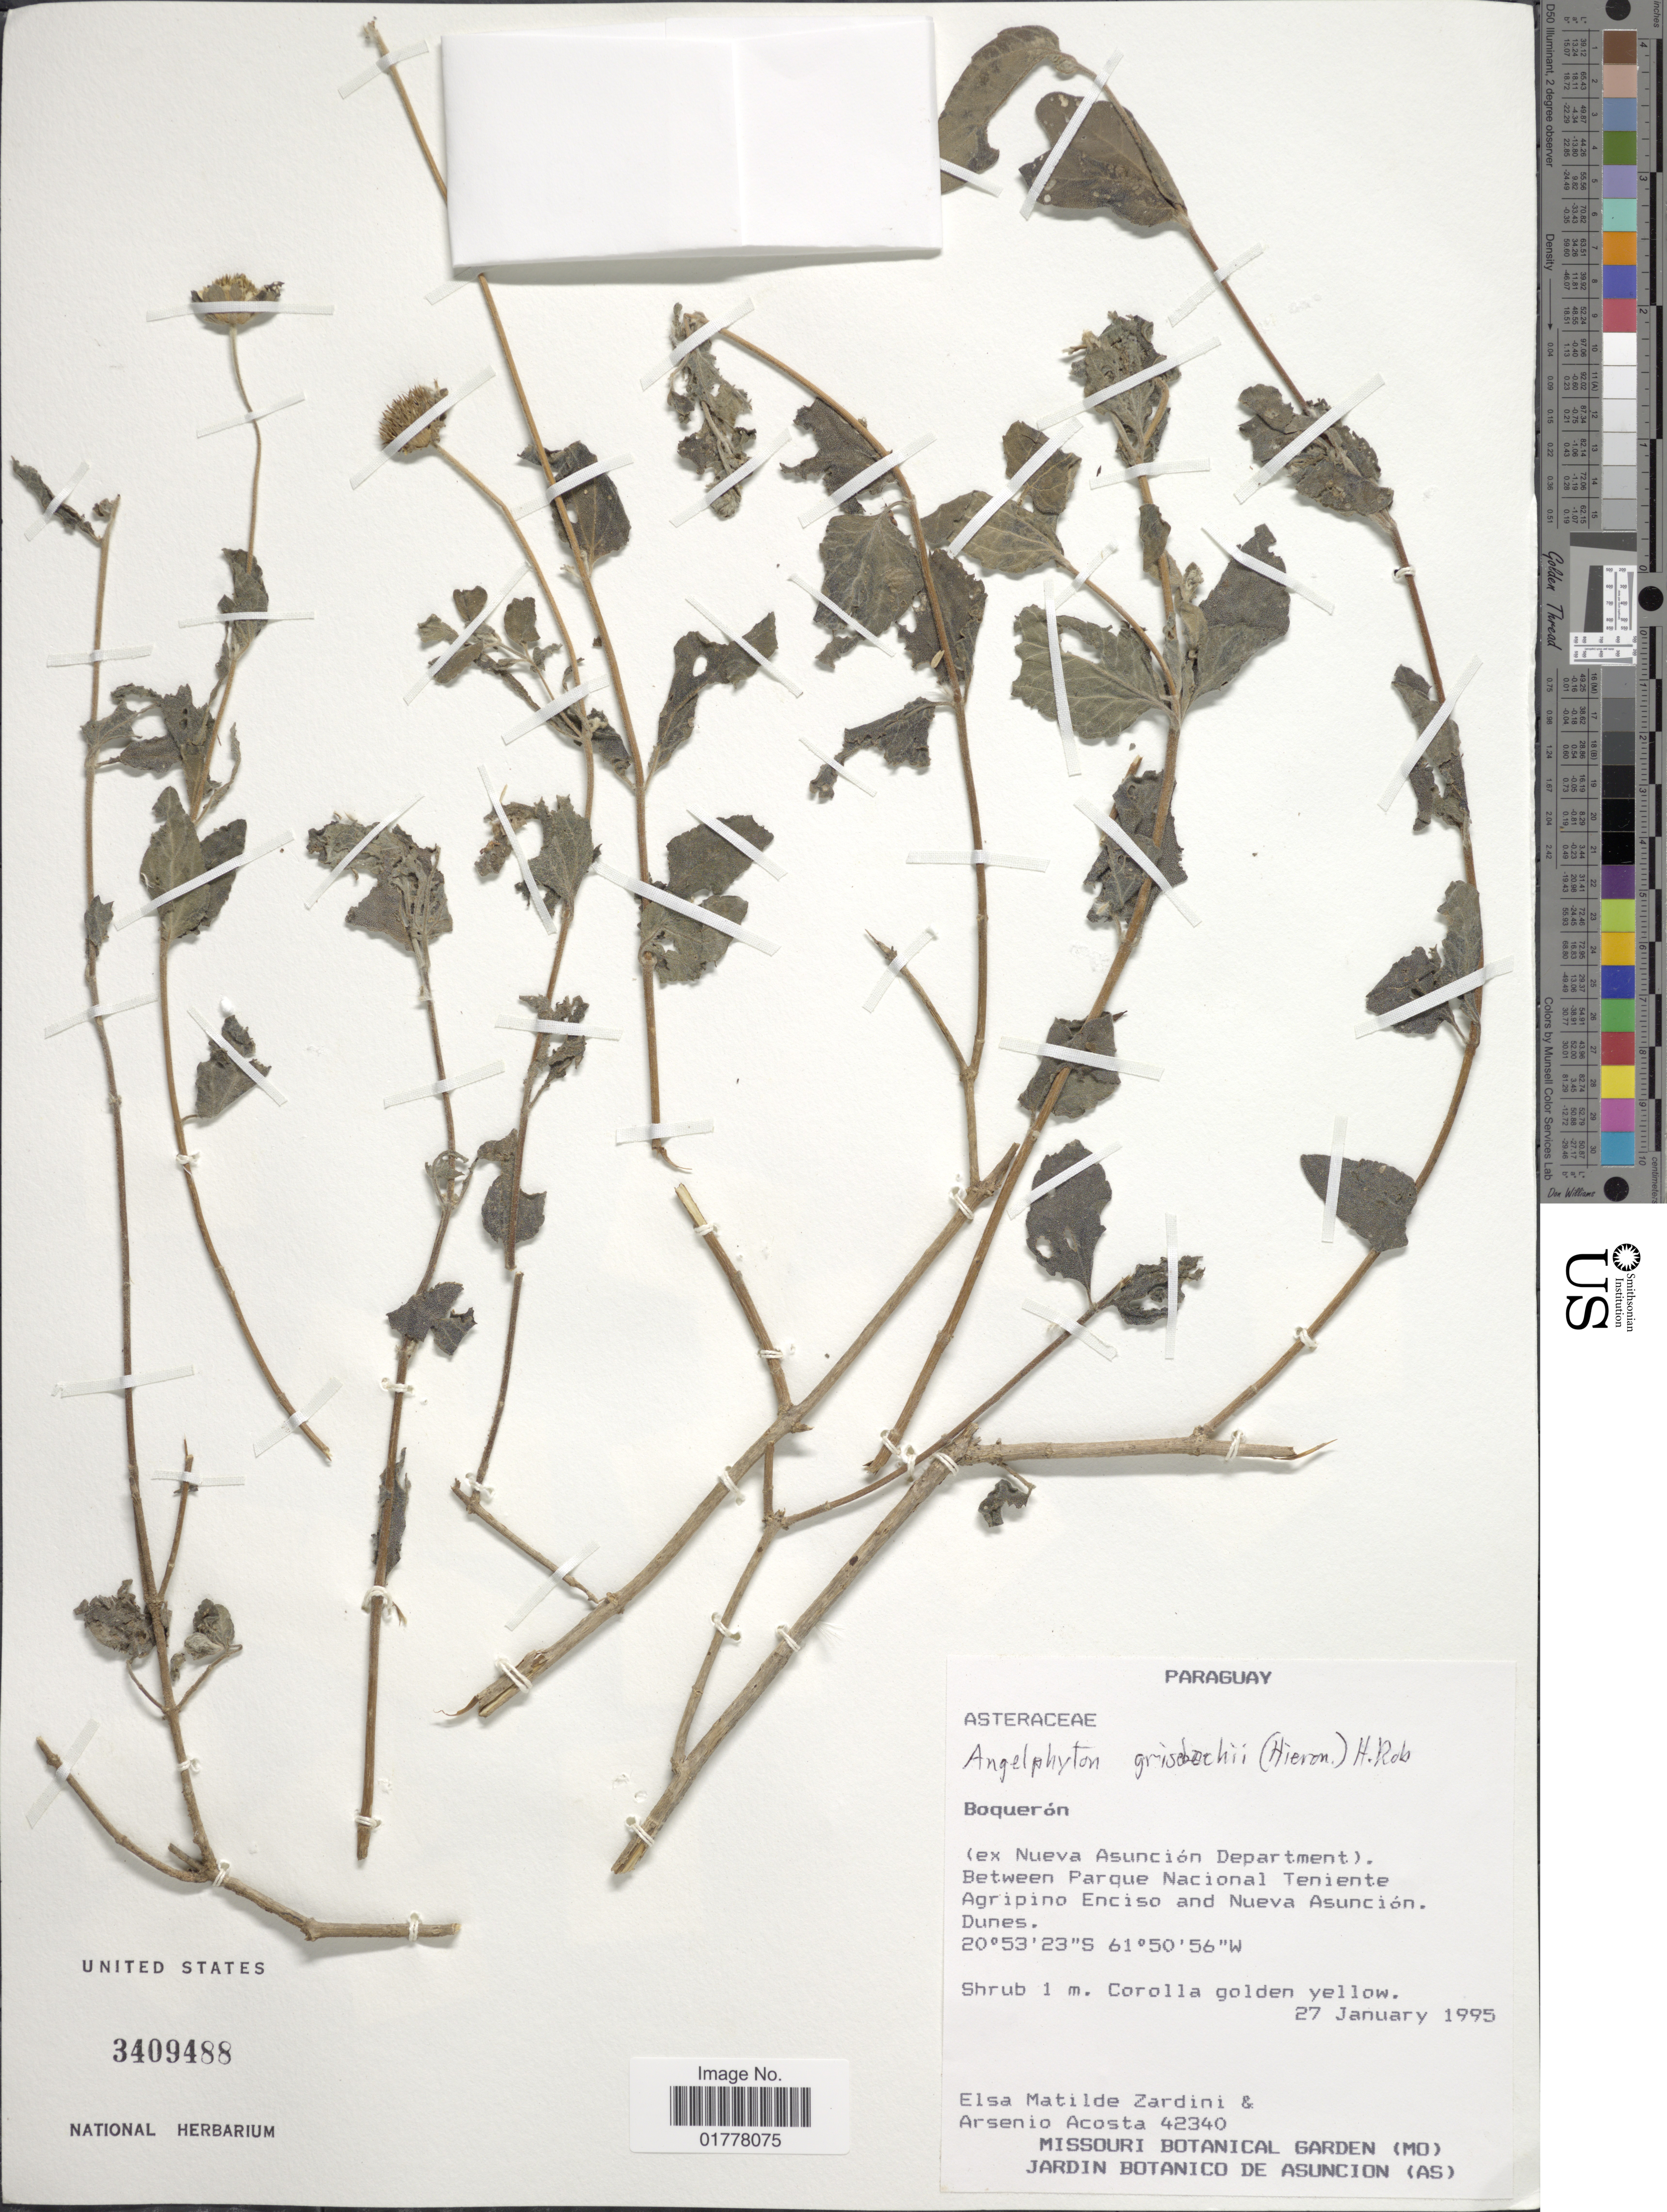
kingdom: Plantae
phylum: Tracheophyta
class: Magnoliopsida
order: Asterales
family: Asteraceae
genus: Angelphytum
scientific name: Angelphytum grisebachii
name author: Baker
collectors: E. M. Zardini & A. Acosta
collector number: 42340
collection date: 1995-01-27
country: Paraguay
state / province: Boqueron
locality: Boquerón. (ex Nueva Asunción Department). Between Parque Nacional Teniente Agripino Enciso and Nueva Asunción. Dunes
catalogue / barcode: US 3409488